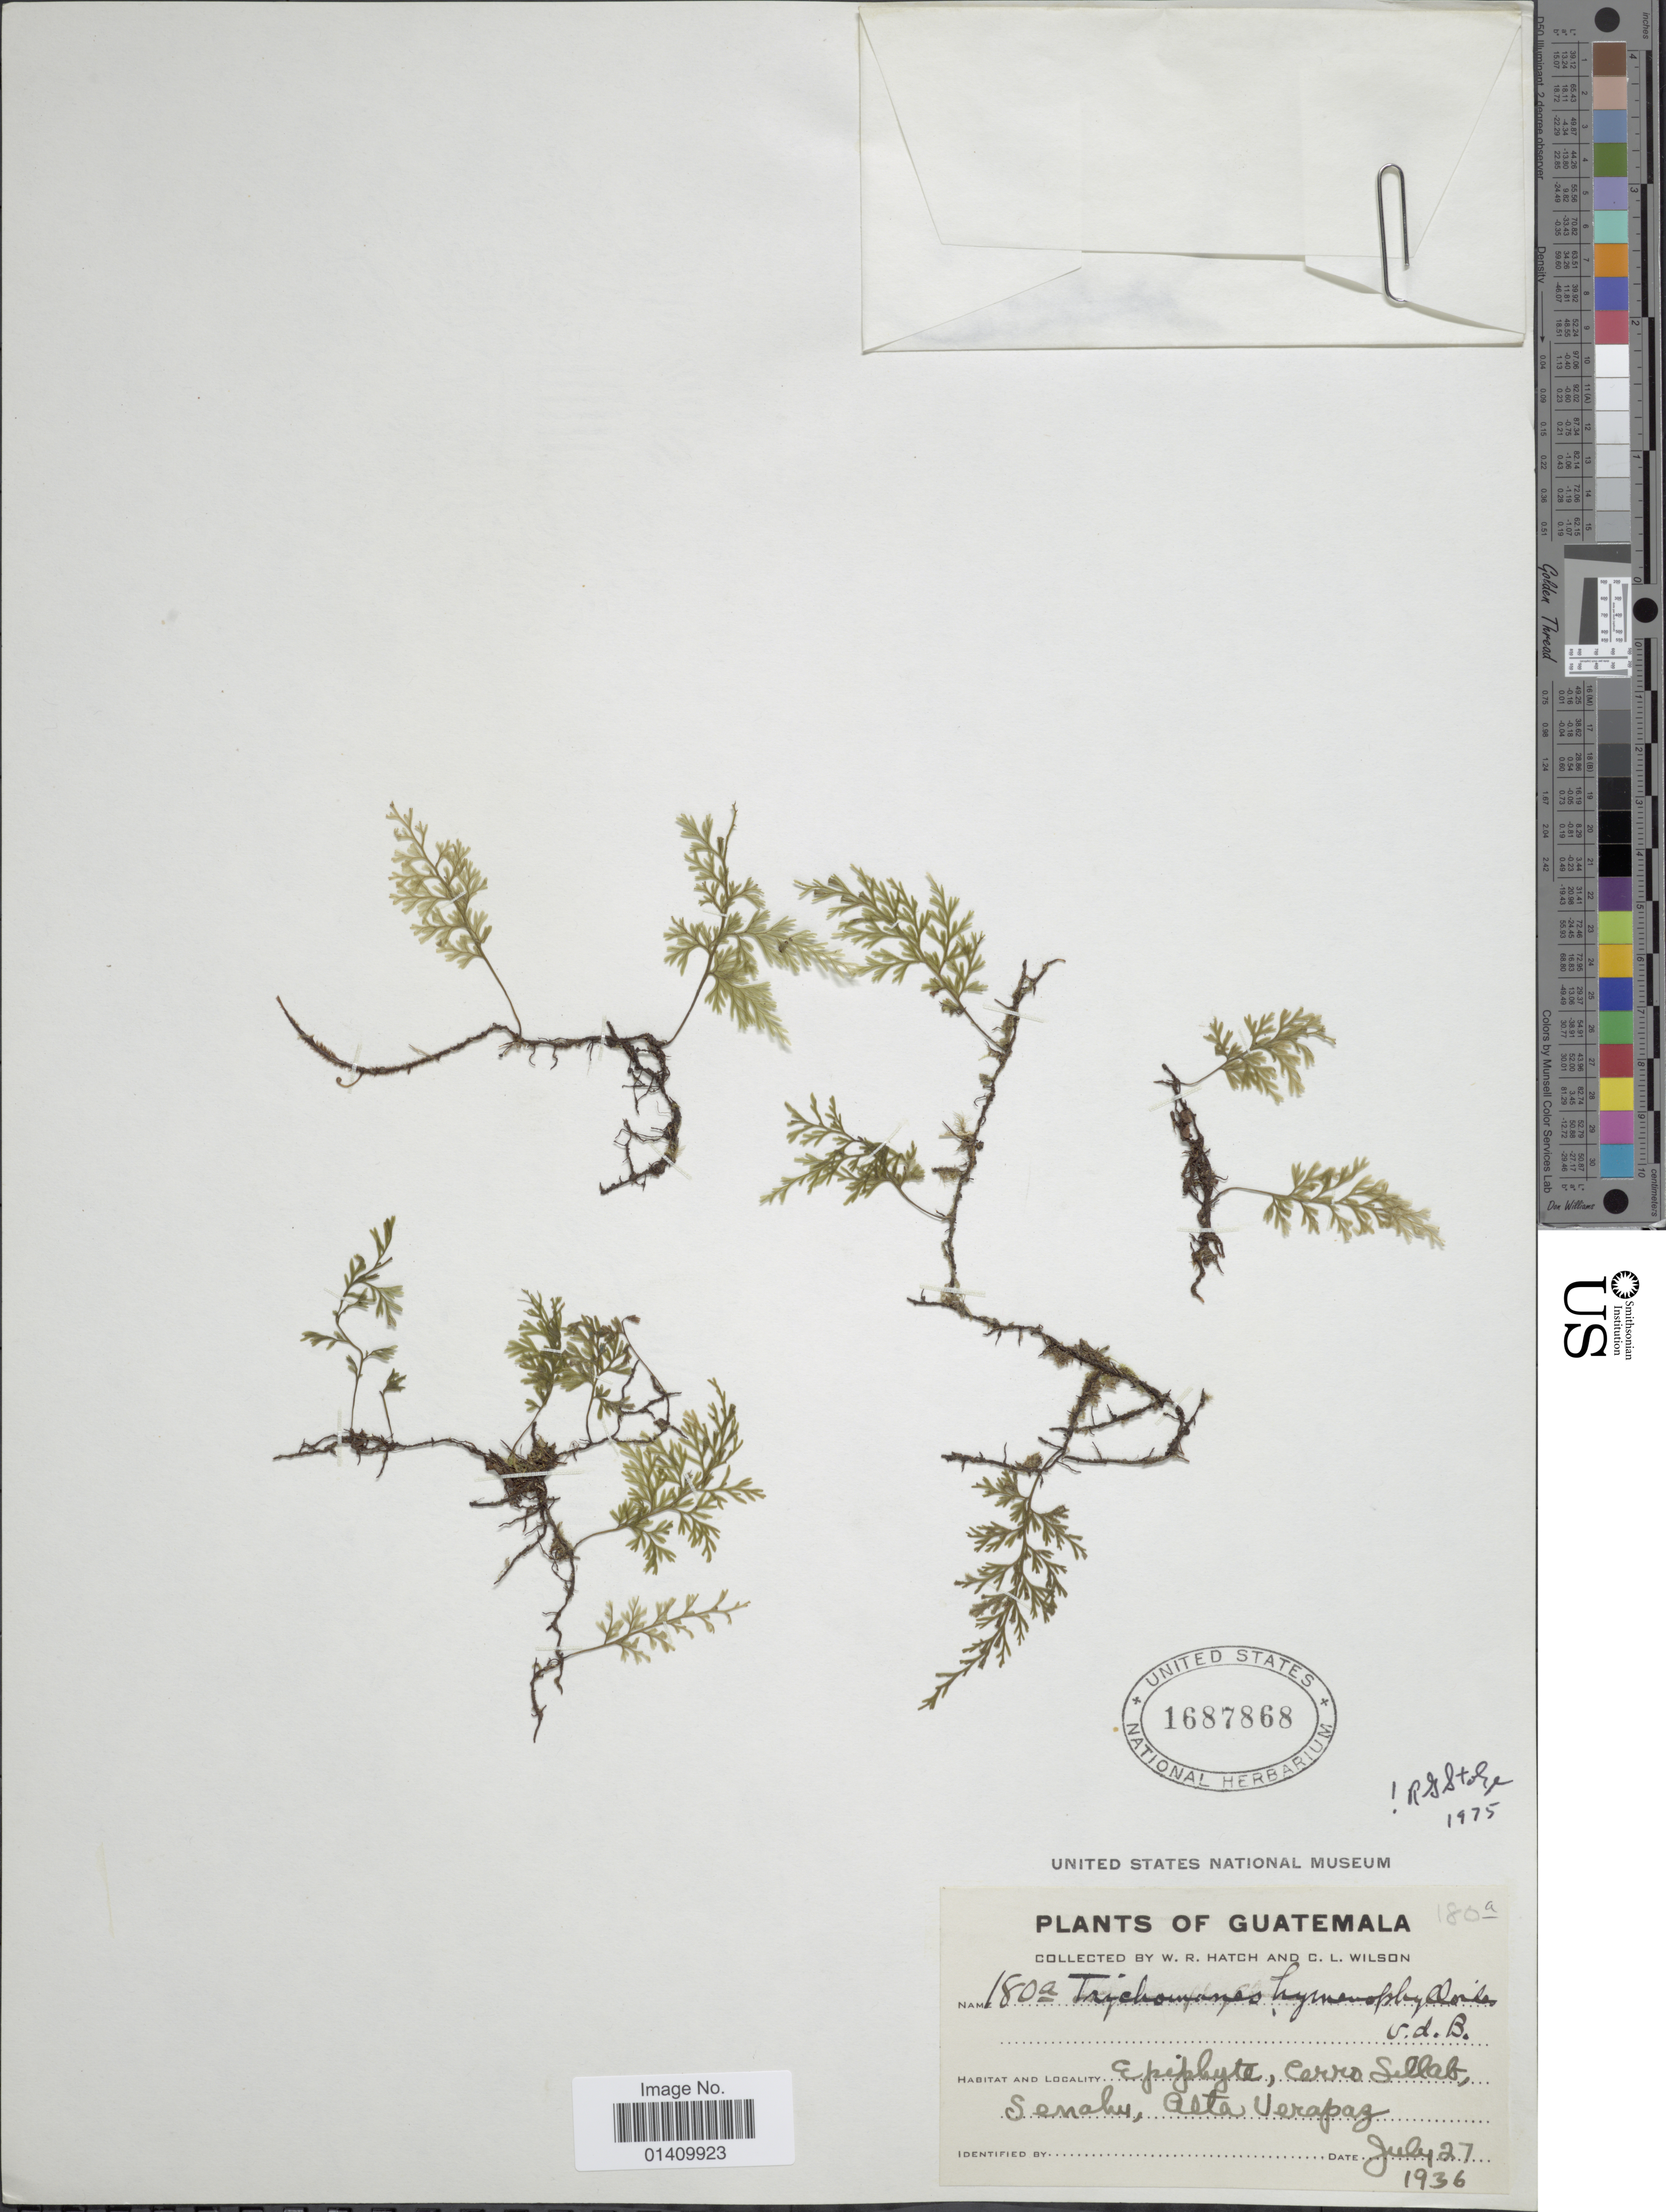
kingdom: Plantae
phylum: Tracheophyta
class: Polypodiopsida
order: Hymenophyllales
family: Hymenophyllaceae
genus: Polyphlebium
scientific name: Polyphlebium hymenophylloides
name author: (Bosch) Ebihara & Dubuisson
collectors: W. Hatch & C. L. Wilson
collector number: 180A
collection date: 1936-07-27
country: Guatemala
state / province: Alta Verapaz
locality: Cerro Sillab, Senaku, Alta Verapaz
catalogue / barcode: US 1687868